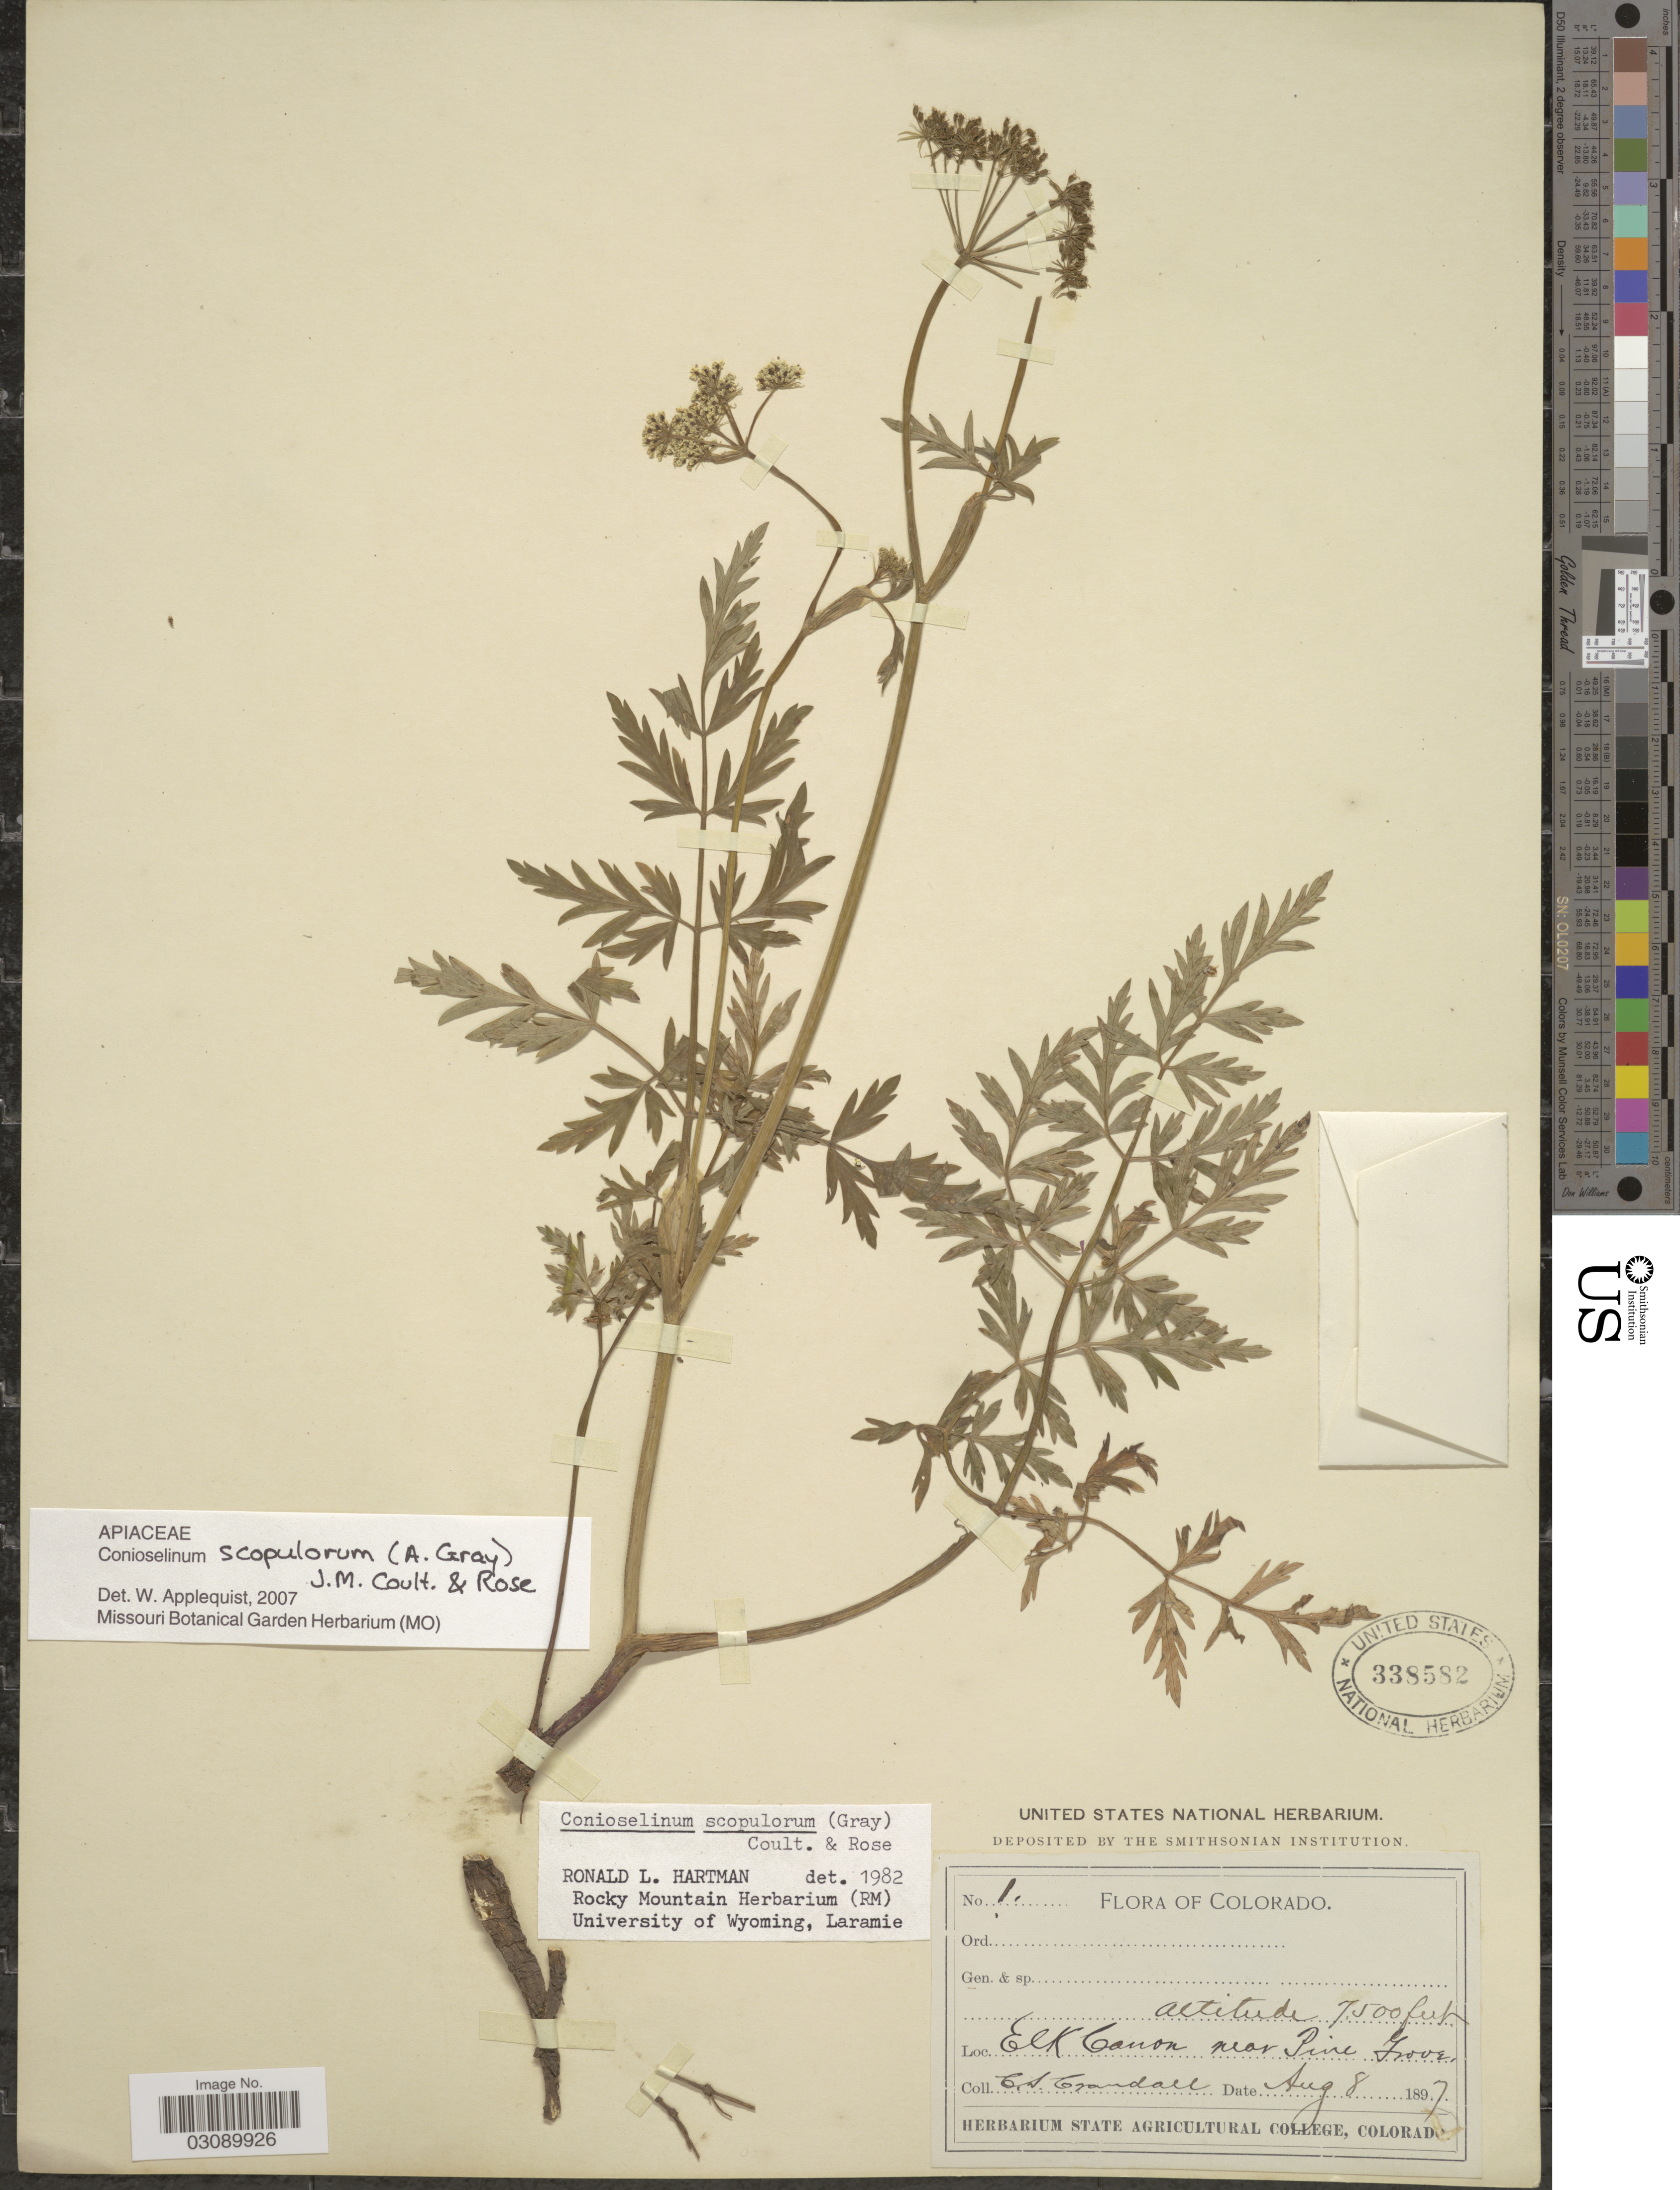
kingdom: Plantae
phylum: Tracheophyta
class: Magnoliopsida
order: Apiales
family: Apiaceae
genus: Conioselinum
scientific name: Conioselinum scopulorum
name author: (A. Gray) J.M. Coult. & Rose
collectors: C. Crandall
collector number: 1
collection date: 1897-08-08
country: United States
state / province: Colorado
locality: Elk Canon near Pine Grove.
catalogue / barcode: US 338582